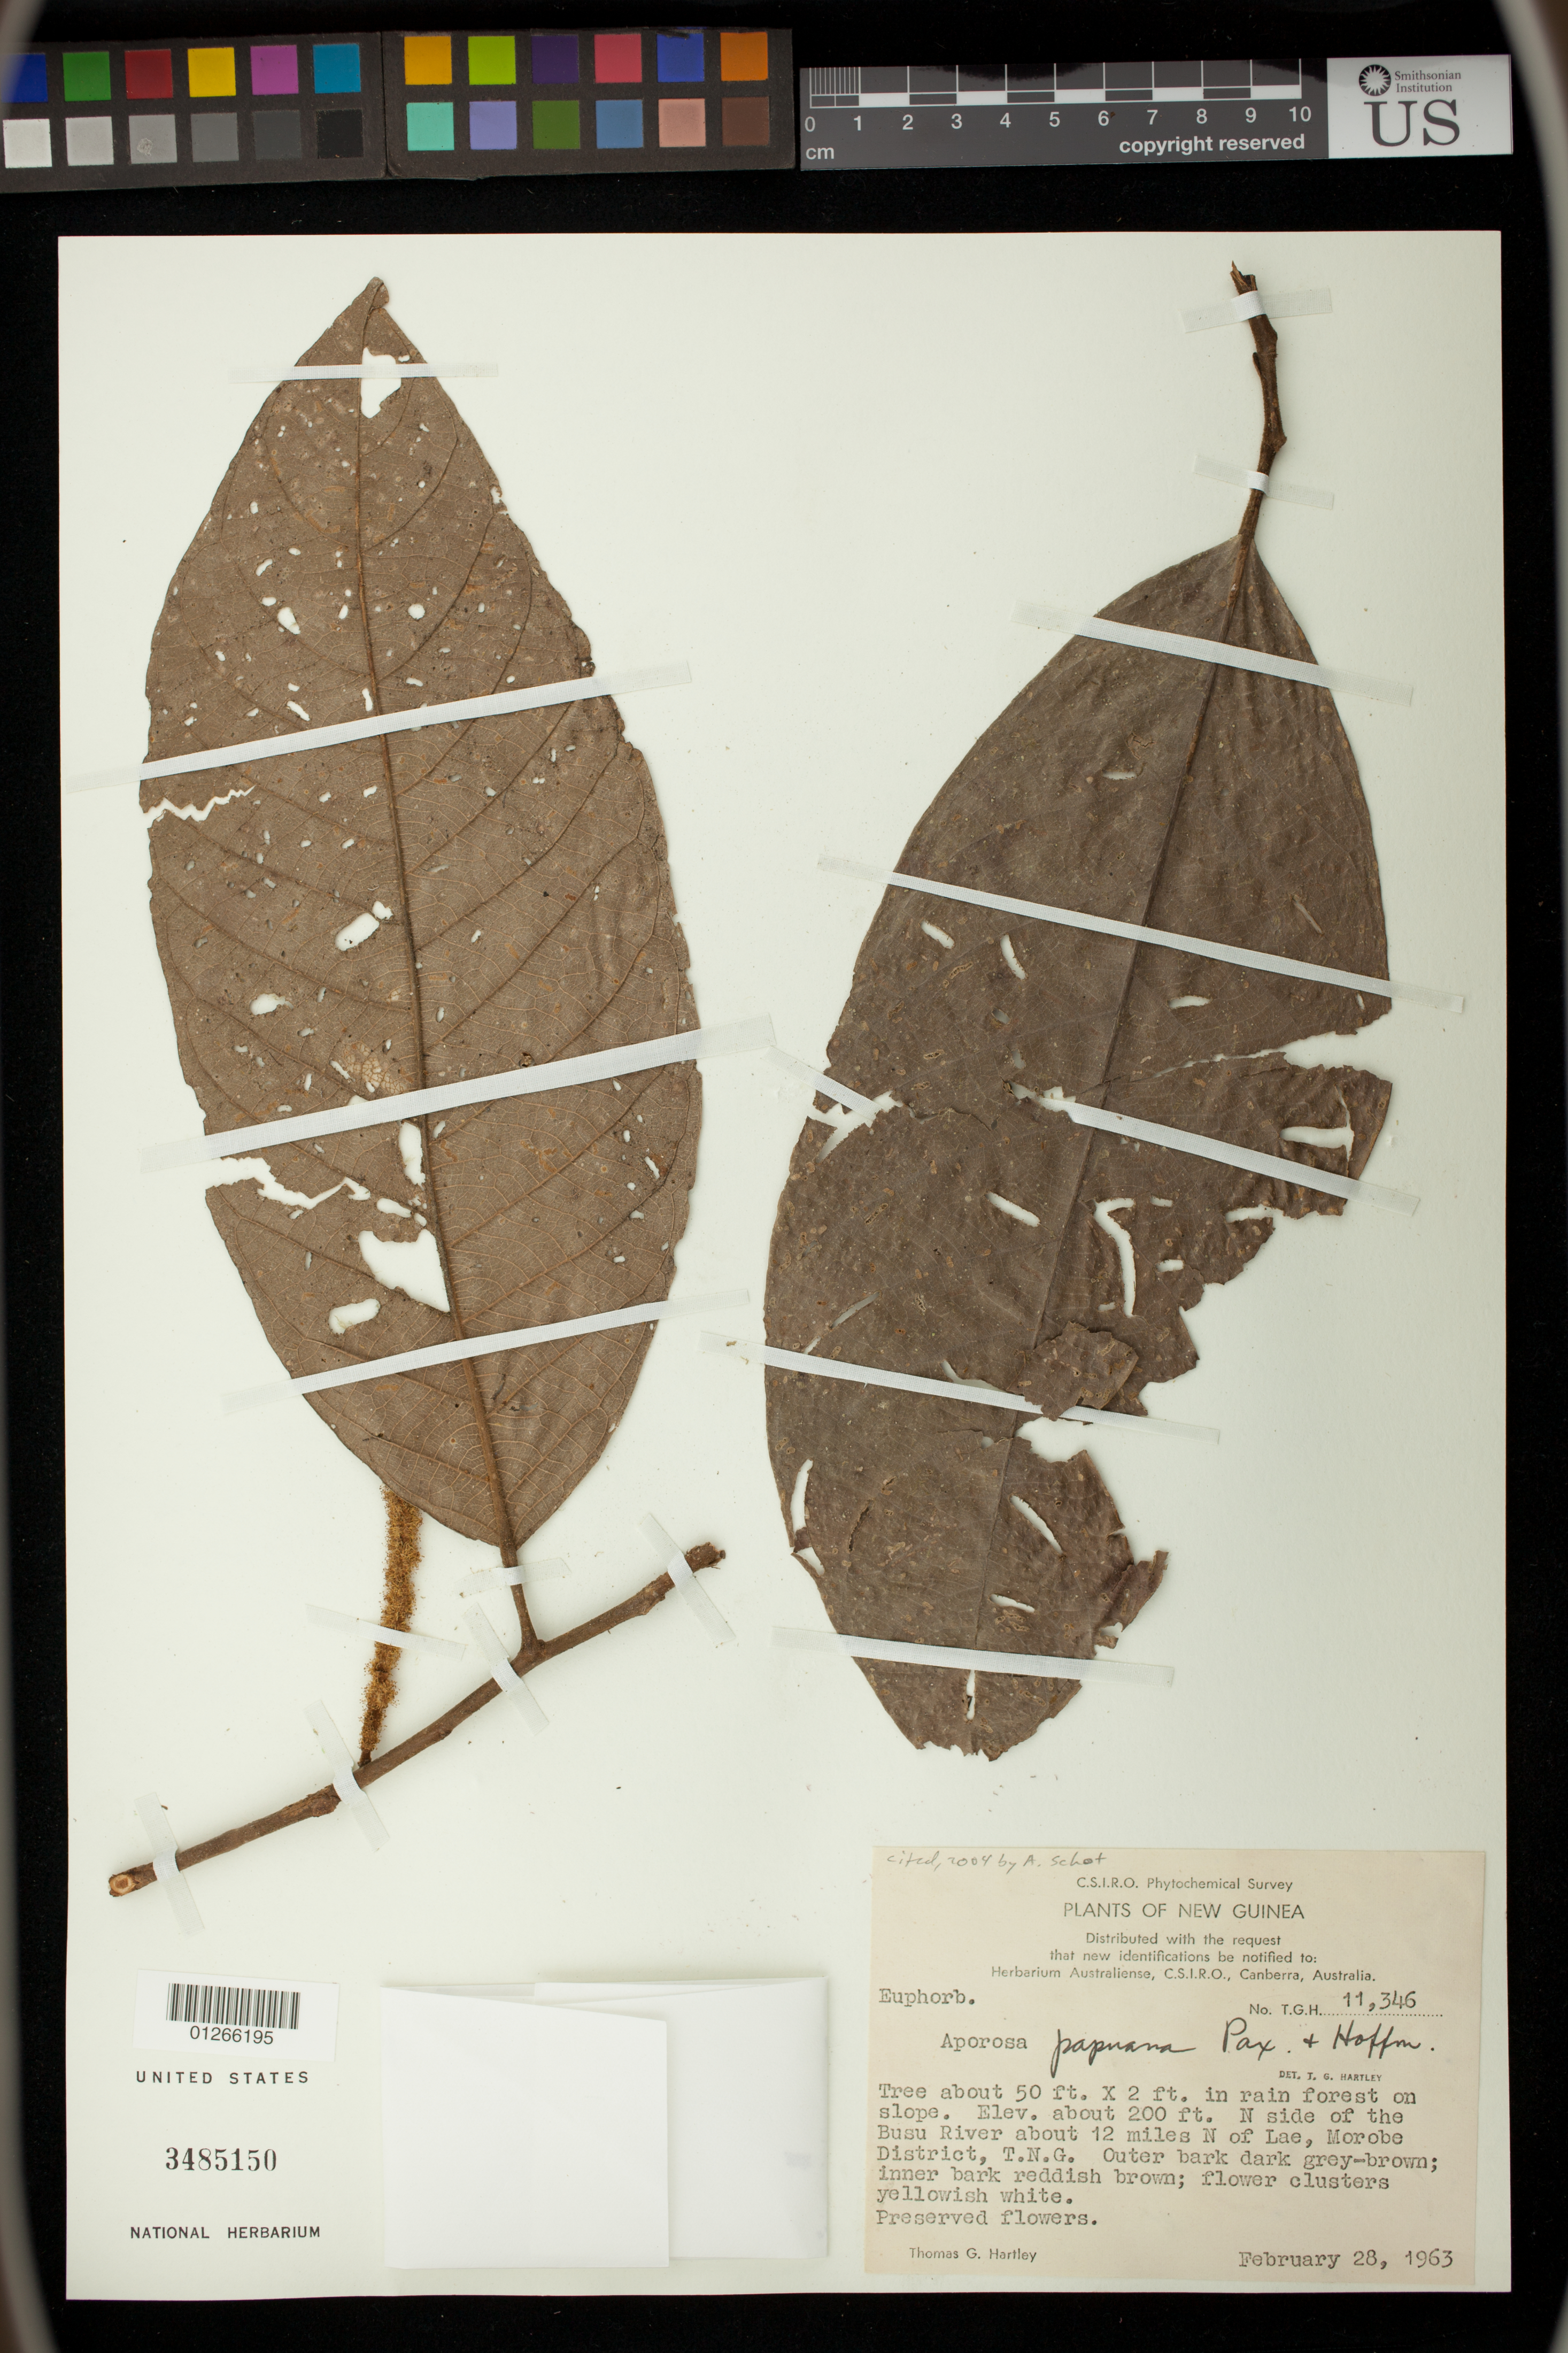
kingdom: Plantae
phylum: Tracheophyta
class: Magnoliopsida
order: Malpighiales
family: Phyllanthaceae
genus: Aporosa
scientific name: Aporosa papuana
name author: Pax & K. Hoffm.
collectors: T. G. Hartley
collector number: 11346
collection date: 1963-02-28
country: Papua New Guinea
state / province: morobe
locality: N side of the Busu River about 12 miles N of Lae, Morobe District, T.N.G.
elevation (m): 61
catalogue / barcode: US 3485150